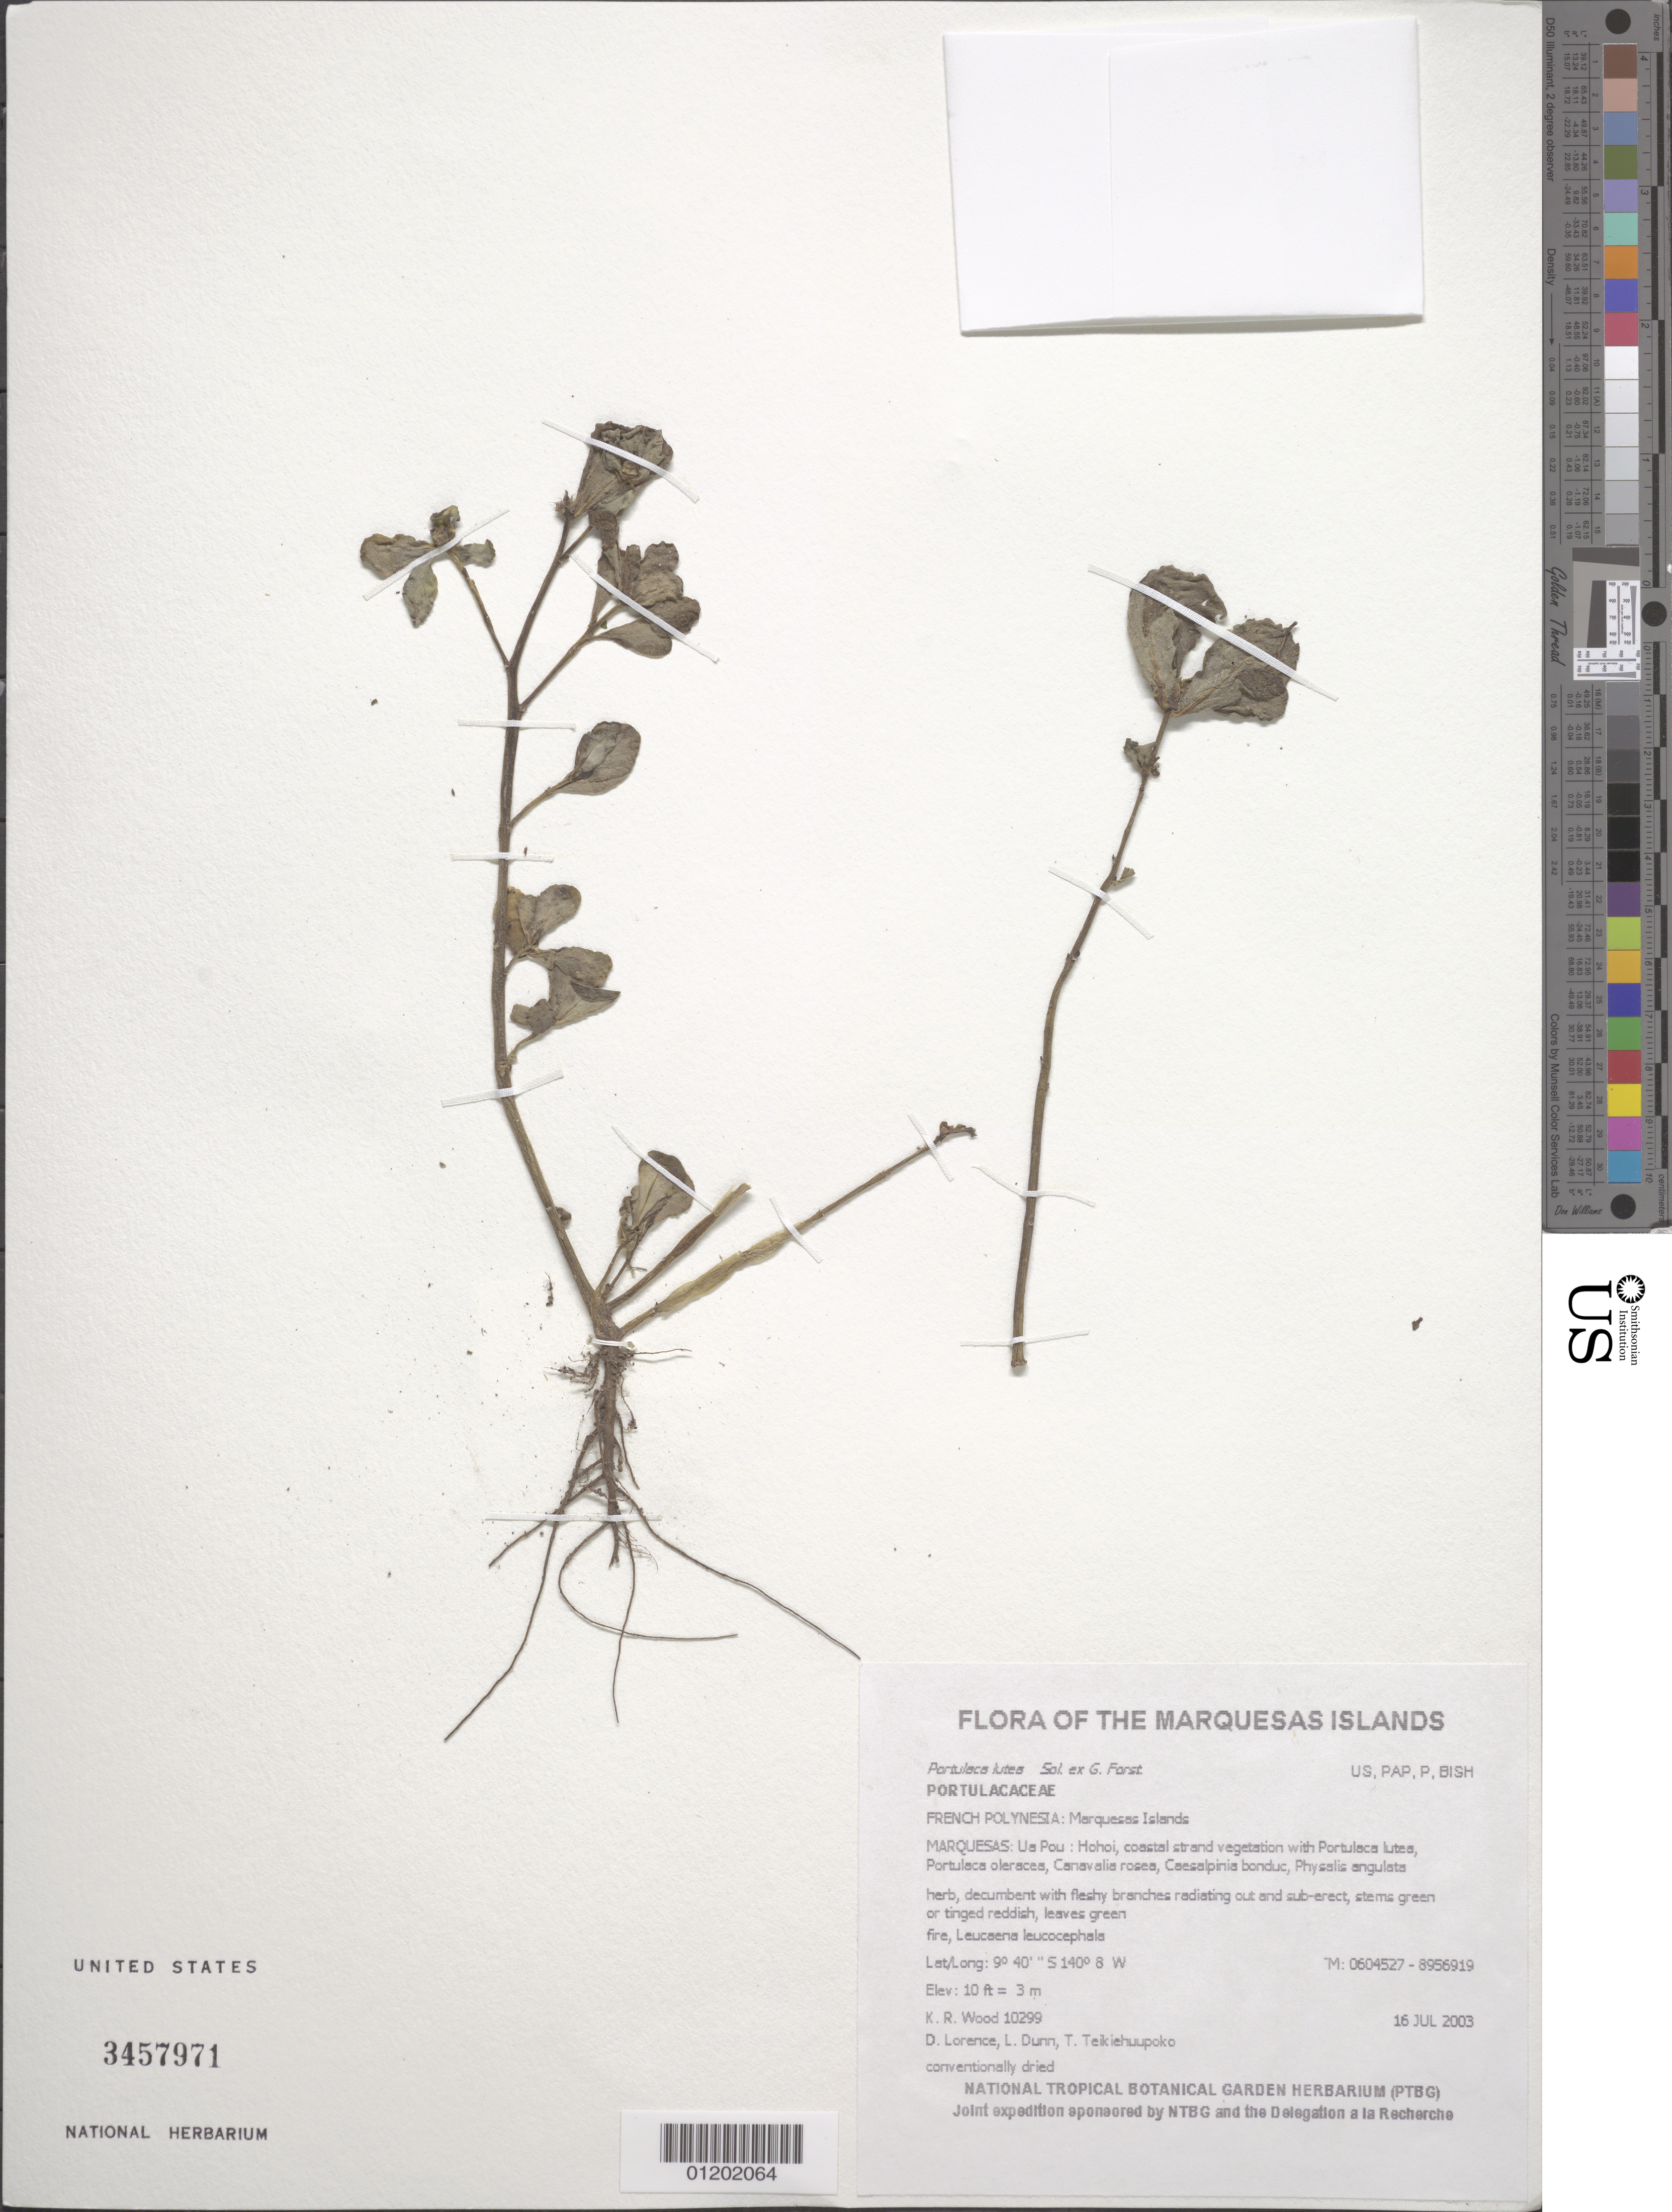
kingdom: Plantae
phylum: Tracheophyta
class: Magnoliopsida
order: Caryophyllales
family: Portulacaceae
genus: Portulaca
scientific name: Portulaca lutea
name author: Sol. ex G. Forst.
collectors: K. R. Wood, D. Lorence, L. Dunn & T. Teikiehuupoo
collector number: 10299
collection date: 2003-07-16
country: French Polynesia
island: Ua Pou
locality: Hohoi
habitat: Coastal strand vegetation. Bottom, E aspect, flat slope, open, mesic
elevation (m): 3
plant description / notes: Fire, Leucaena leucocephala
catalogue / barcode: US 3457971